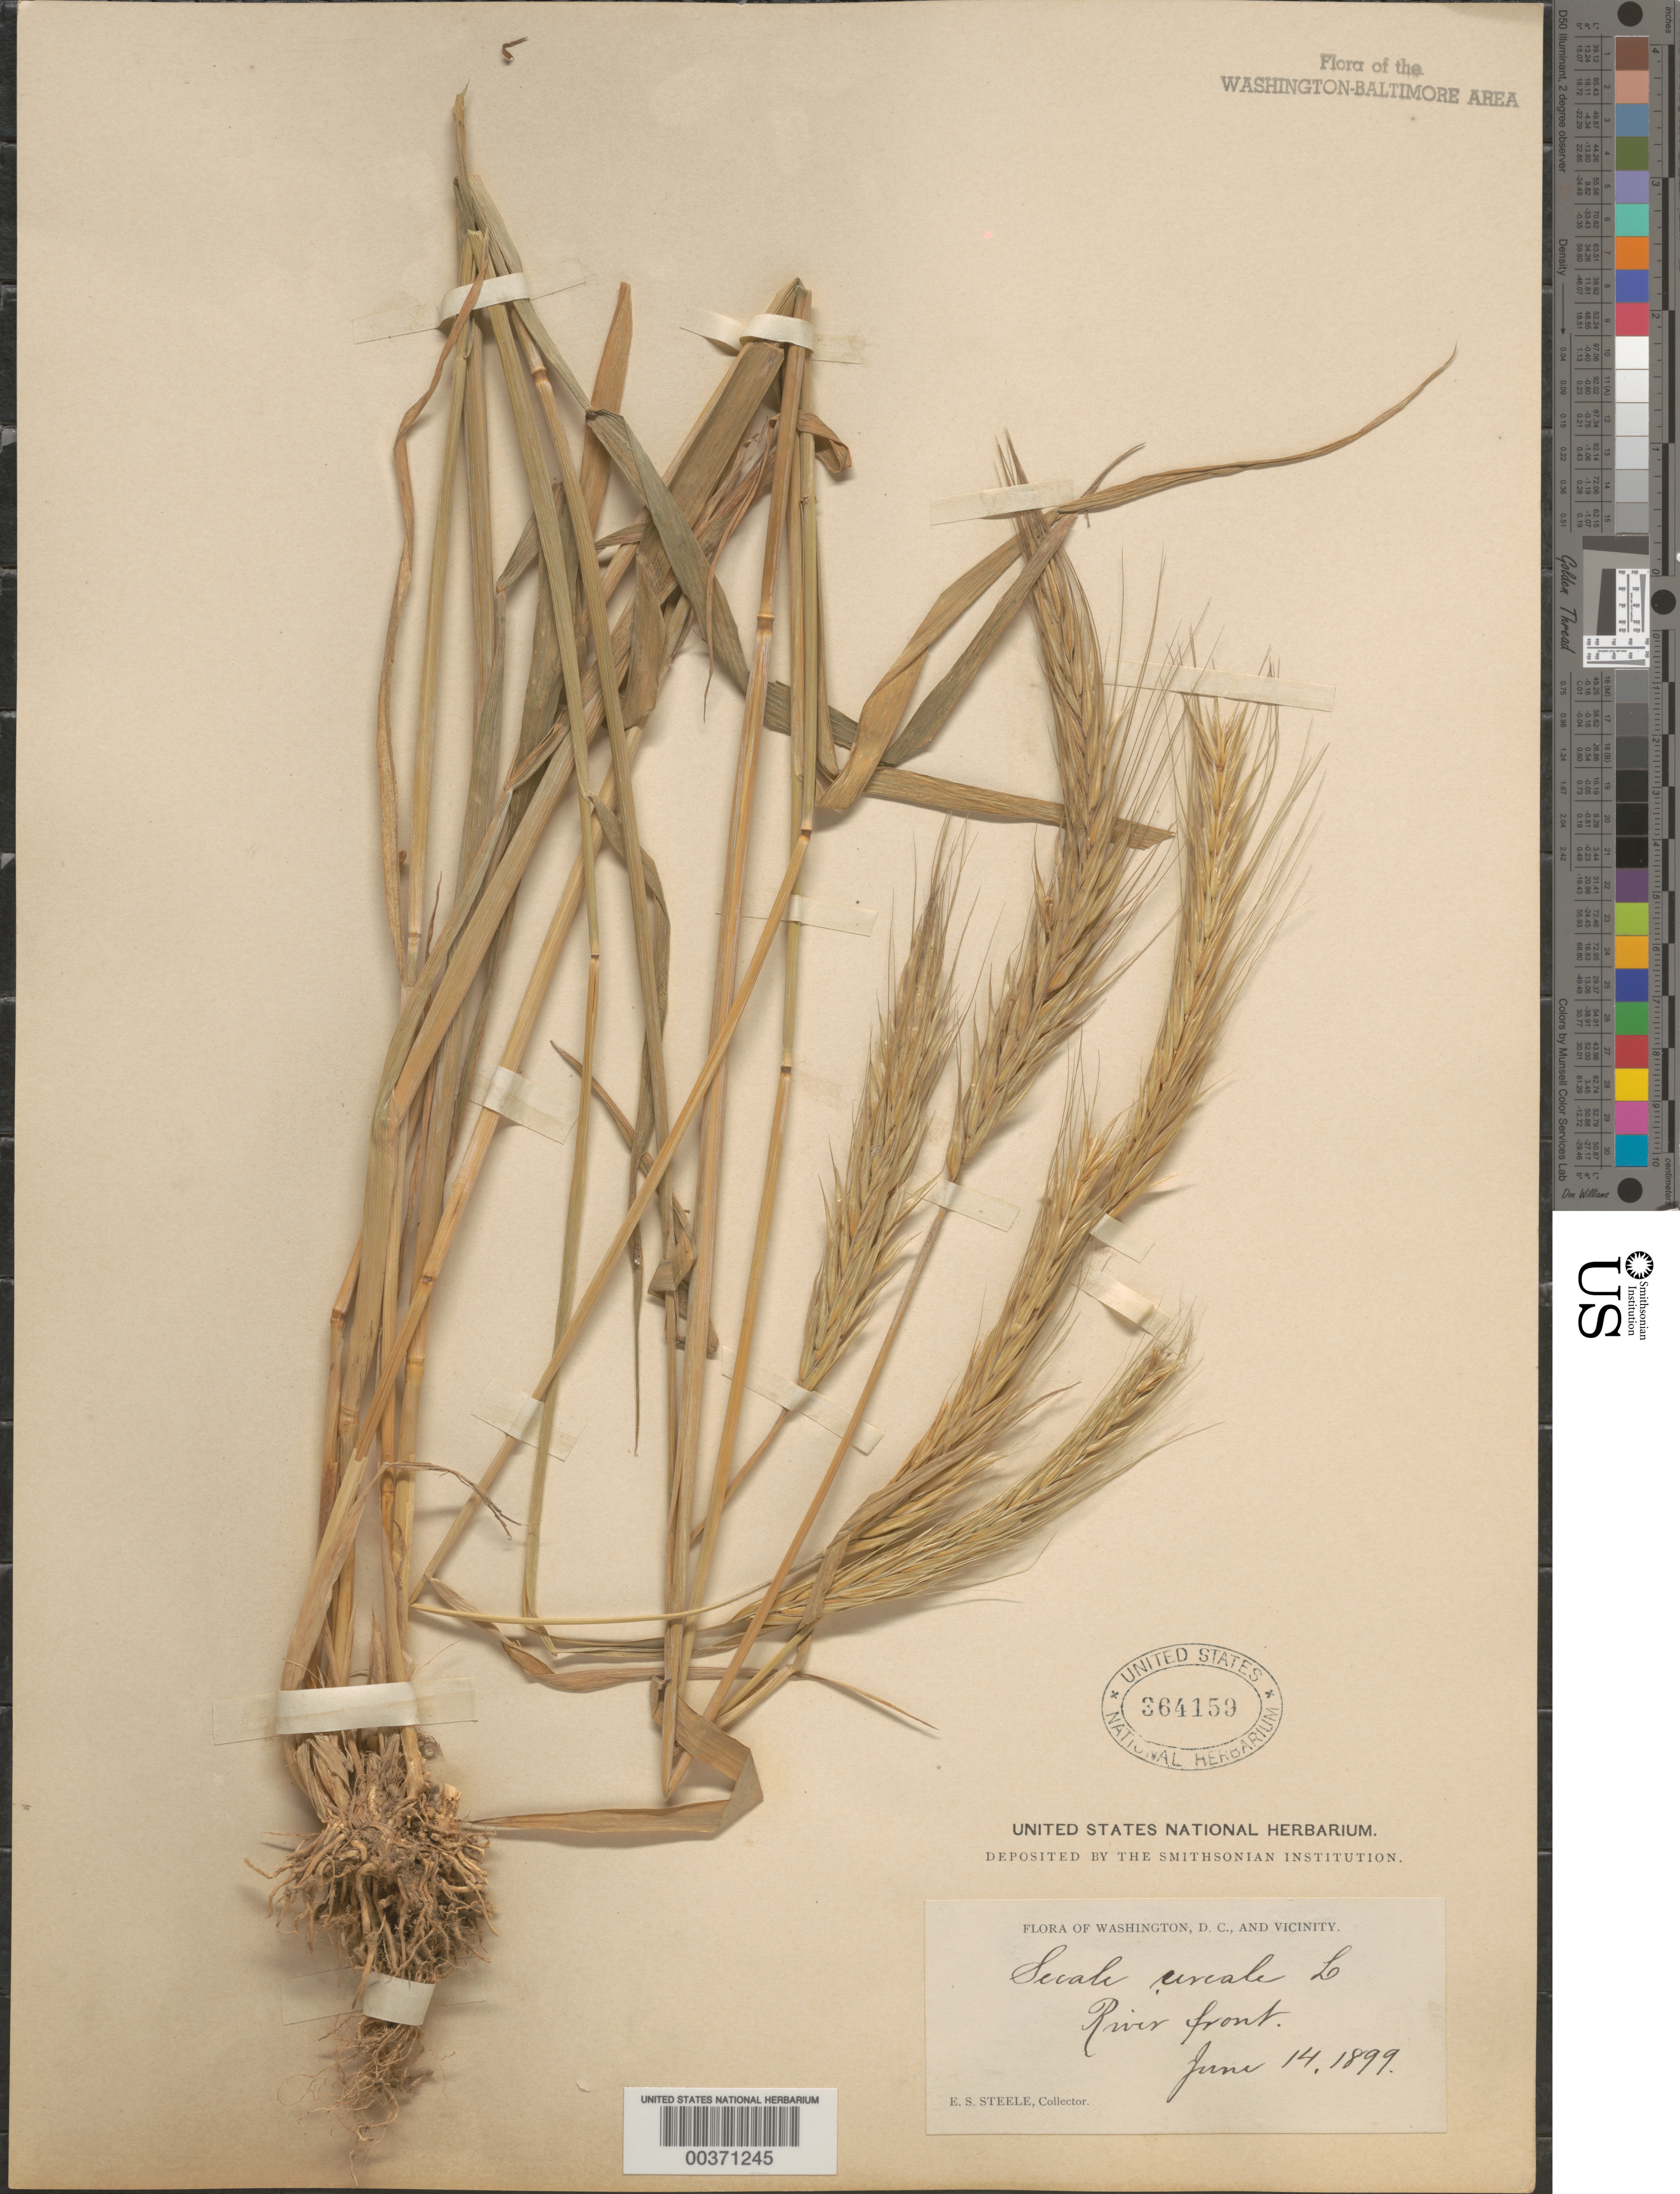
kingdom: Plantae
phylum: Tracheophyta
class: Liliopsida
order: Poales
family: Poaceae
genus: Secale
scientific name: Secale cereale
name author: L.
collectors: E. Steele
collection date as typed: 14 Jun 1899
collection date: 1899-06-14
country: United States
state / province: District of Columbia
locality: River front, DC vicinity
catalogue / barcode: US 364159